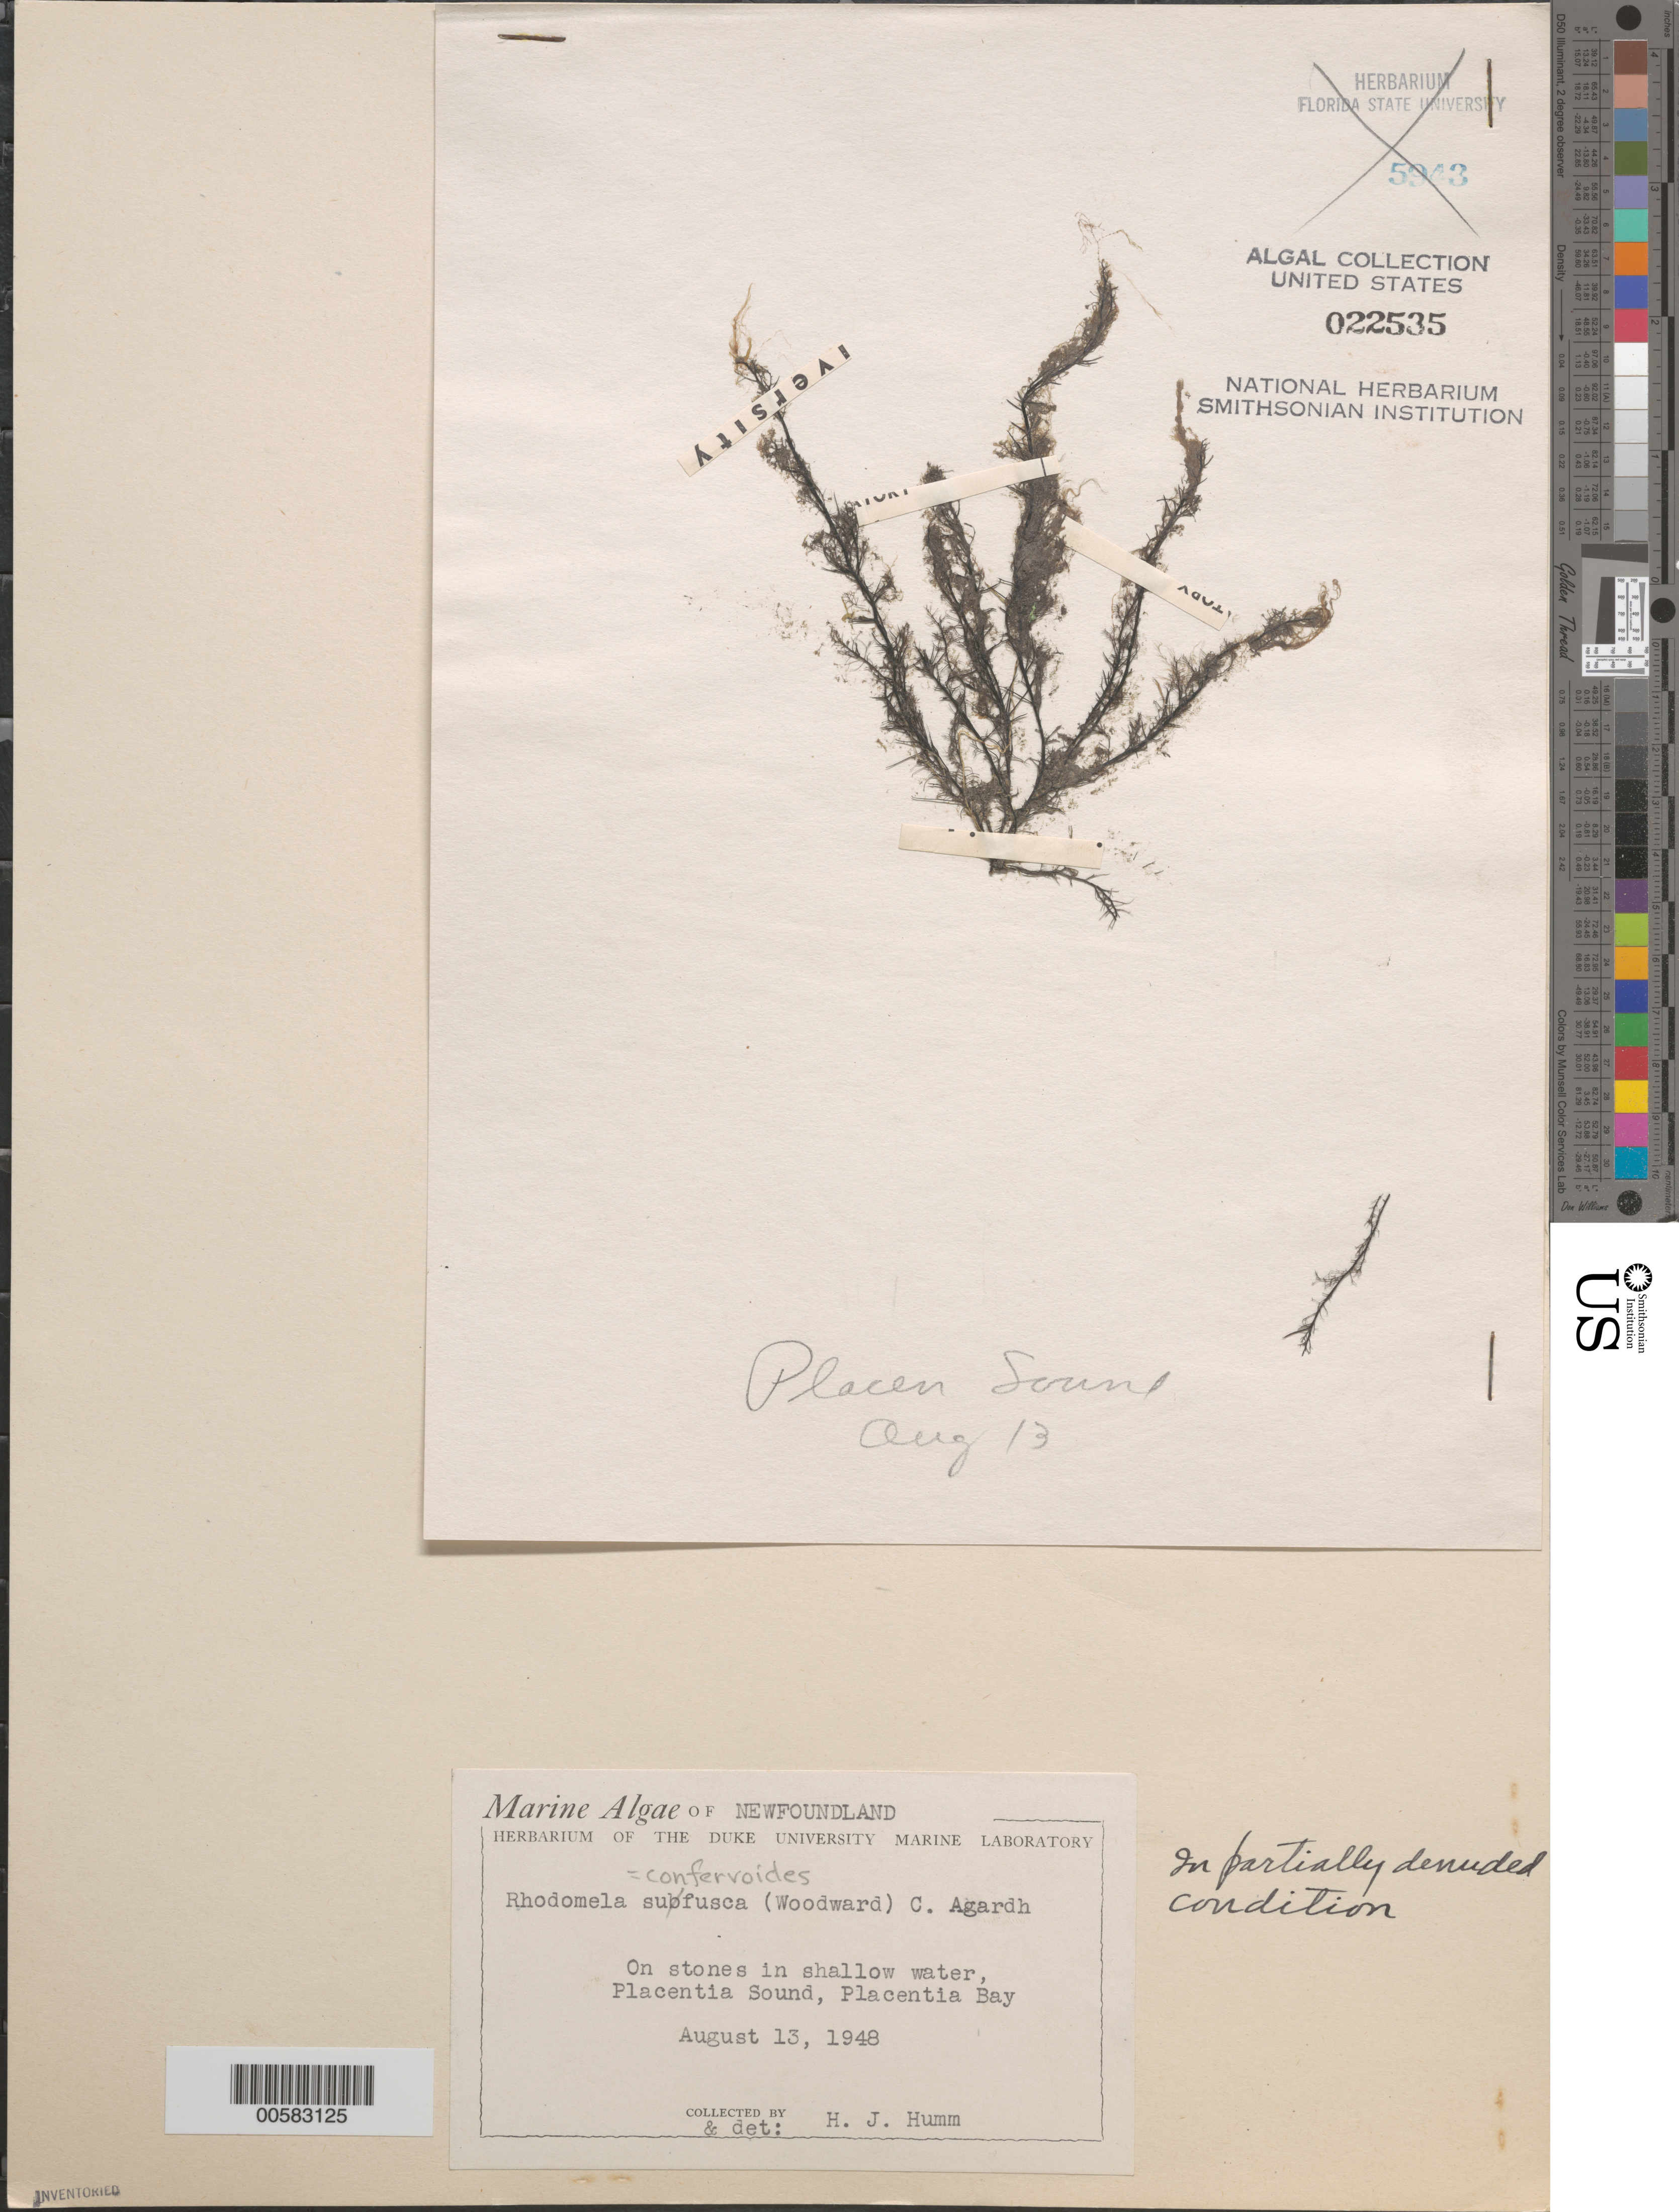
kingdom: Plantae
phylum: Rhodophyta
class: Florideophyceae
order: Ceramiales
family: Rhodomelaceae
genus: Rhodomela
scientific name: Rhodomela confervoides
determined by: Humm, Harold J.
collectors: H. J. Humm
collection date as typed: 13 Aug 1948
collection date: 1948-08-13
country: Canada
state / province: Newfoundland and Labrador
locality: Placentia Sound, Placentia Bay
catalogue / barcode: US 22535